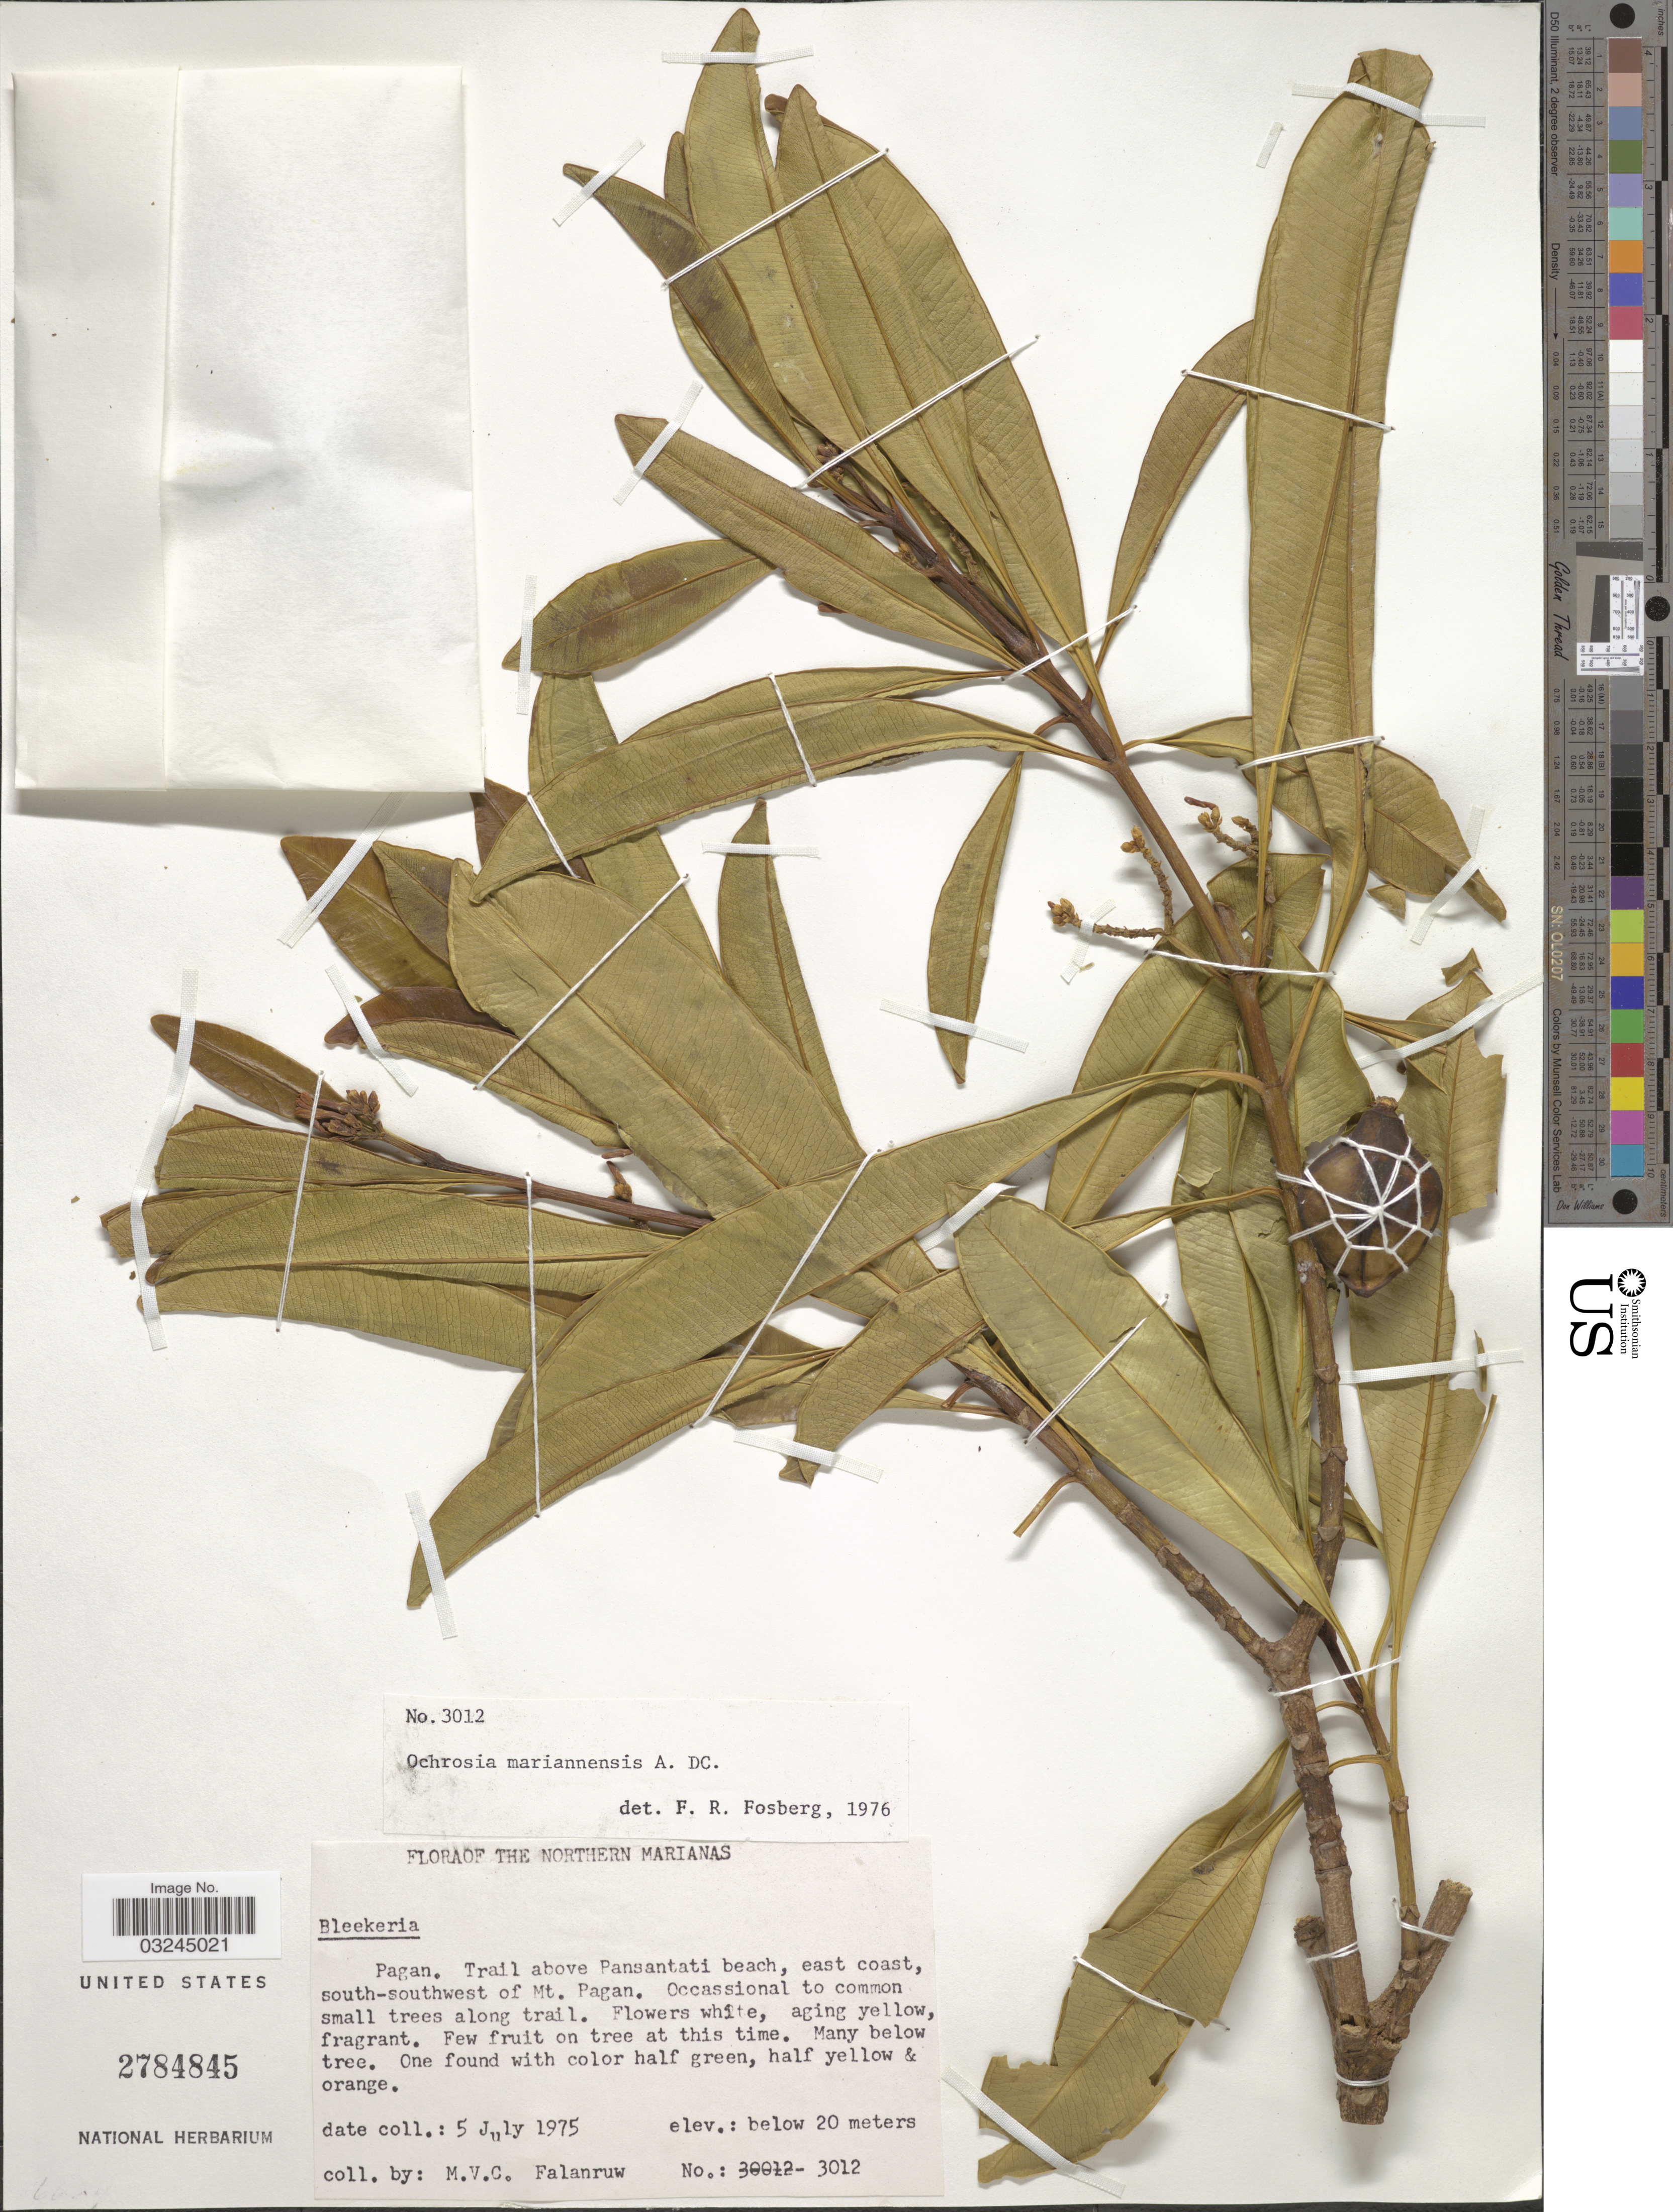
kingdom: Plantae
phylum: Tracheophyta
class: Magnoliopsida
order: Gentianales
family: Apocynaceae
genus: Ochrosia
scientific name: Ochrosia mariannensis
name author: A. DC.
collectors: M. V. Falanruw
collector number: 3012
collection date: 1975-07-05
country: Northern Mariana Islands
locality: Pagan. Trail above Pansantati beach, east coast, south-southwest of Mt. Pagan.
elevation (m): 20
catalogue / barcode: US 2784845